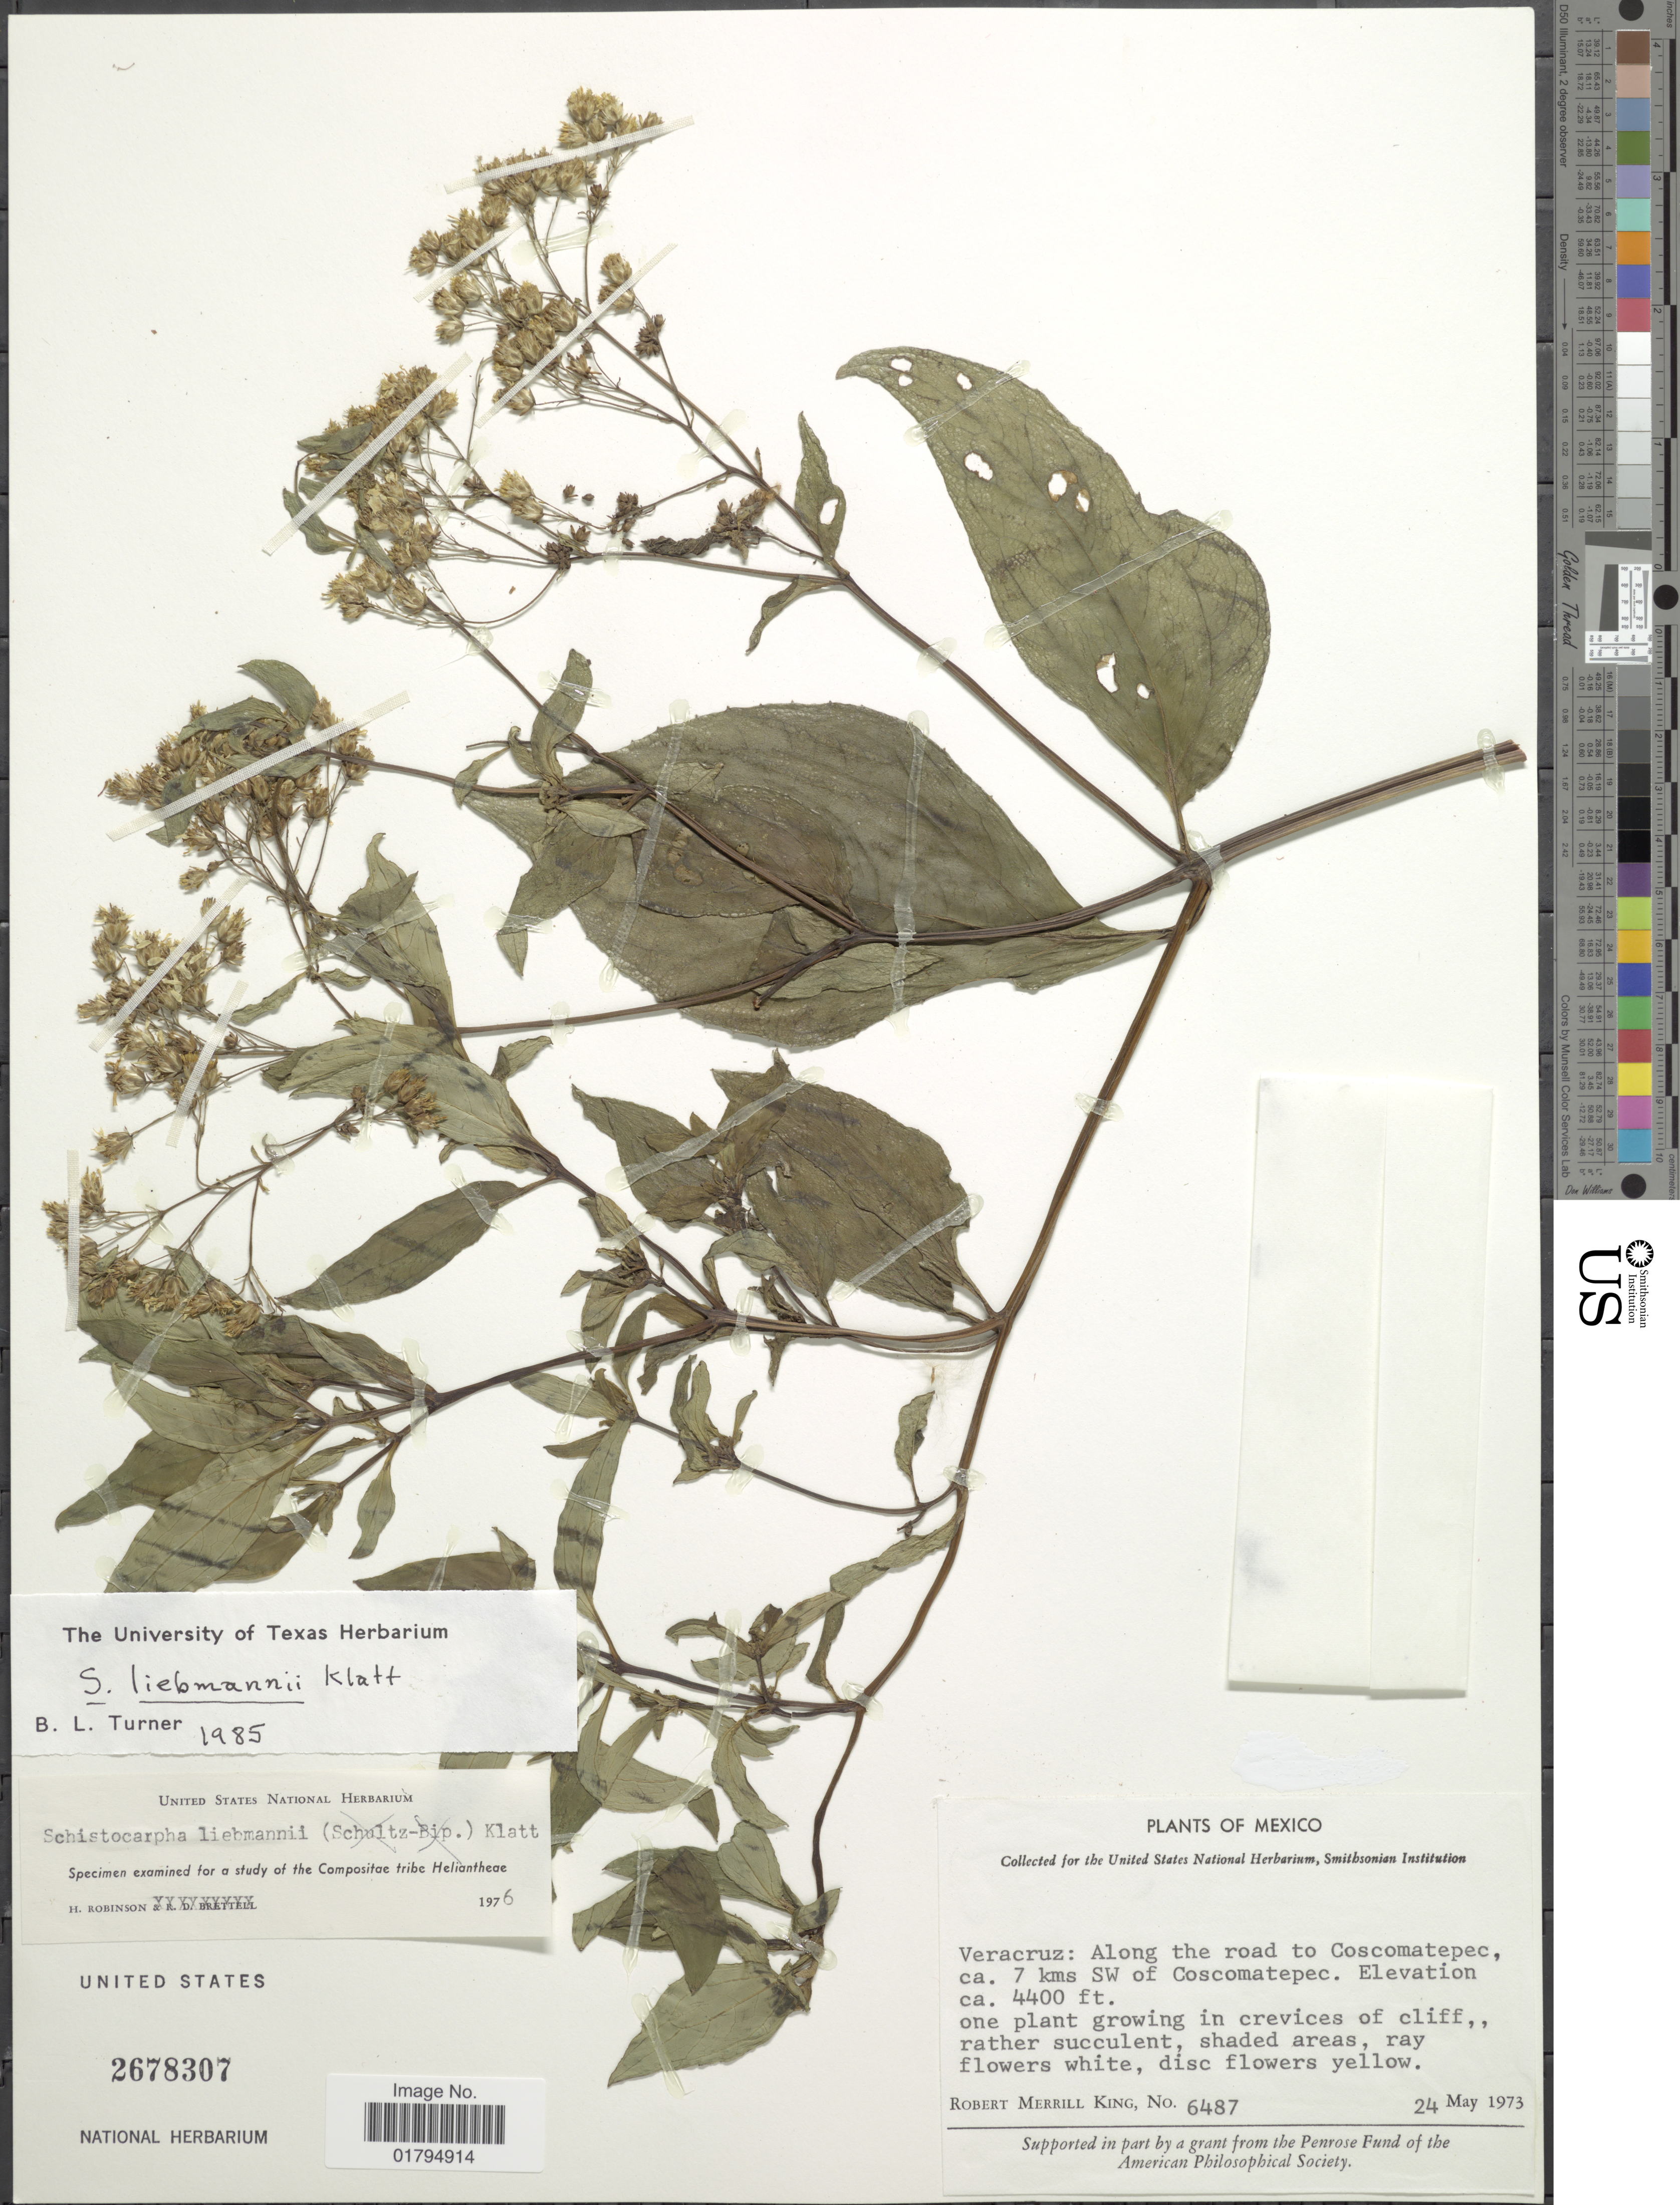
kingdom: Plantae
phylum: Tracheophyta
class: Magnoliopsida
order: Asterales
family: Asteraceae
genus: Schistocarpha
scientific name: Schistocarpha liebmannii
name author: Klatt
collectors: R. M. King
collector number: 6487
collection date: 1973-05-24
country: Mexico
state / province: Veracruz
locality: Along the road to Coscomatepec, ca. 7 kms SW of Coscomatepec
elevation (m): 1341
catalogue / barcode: US 2678307